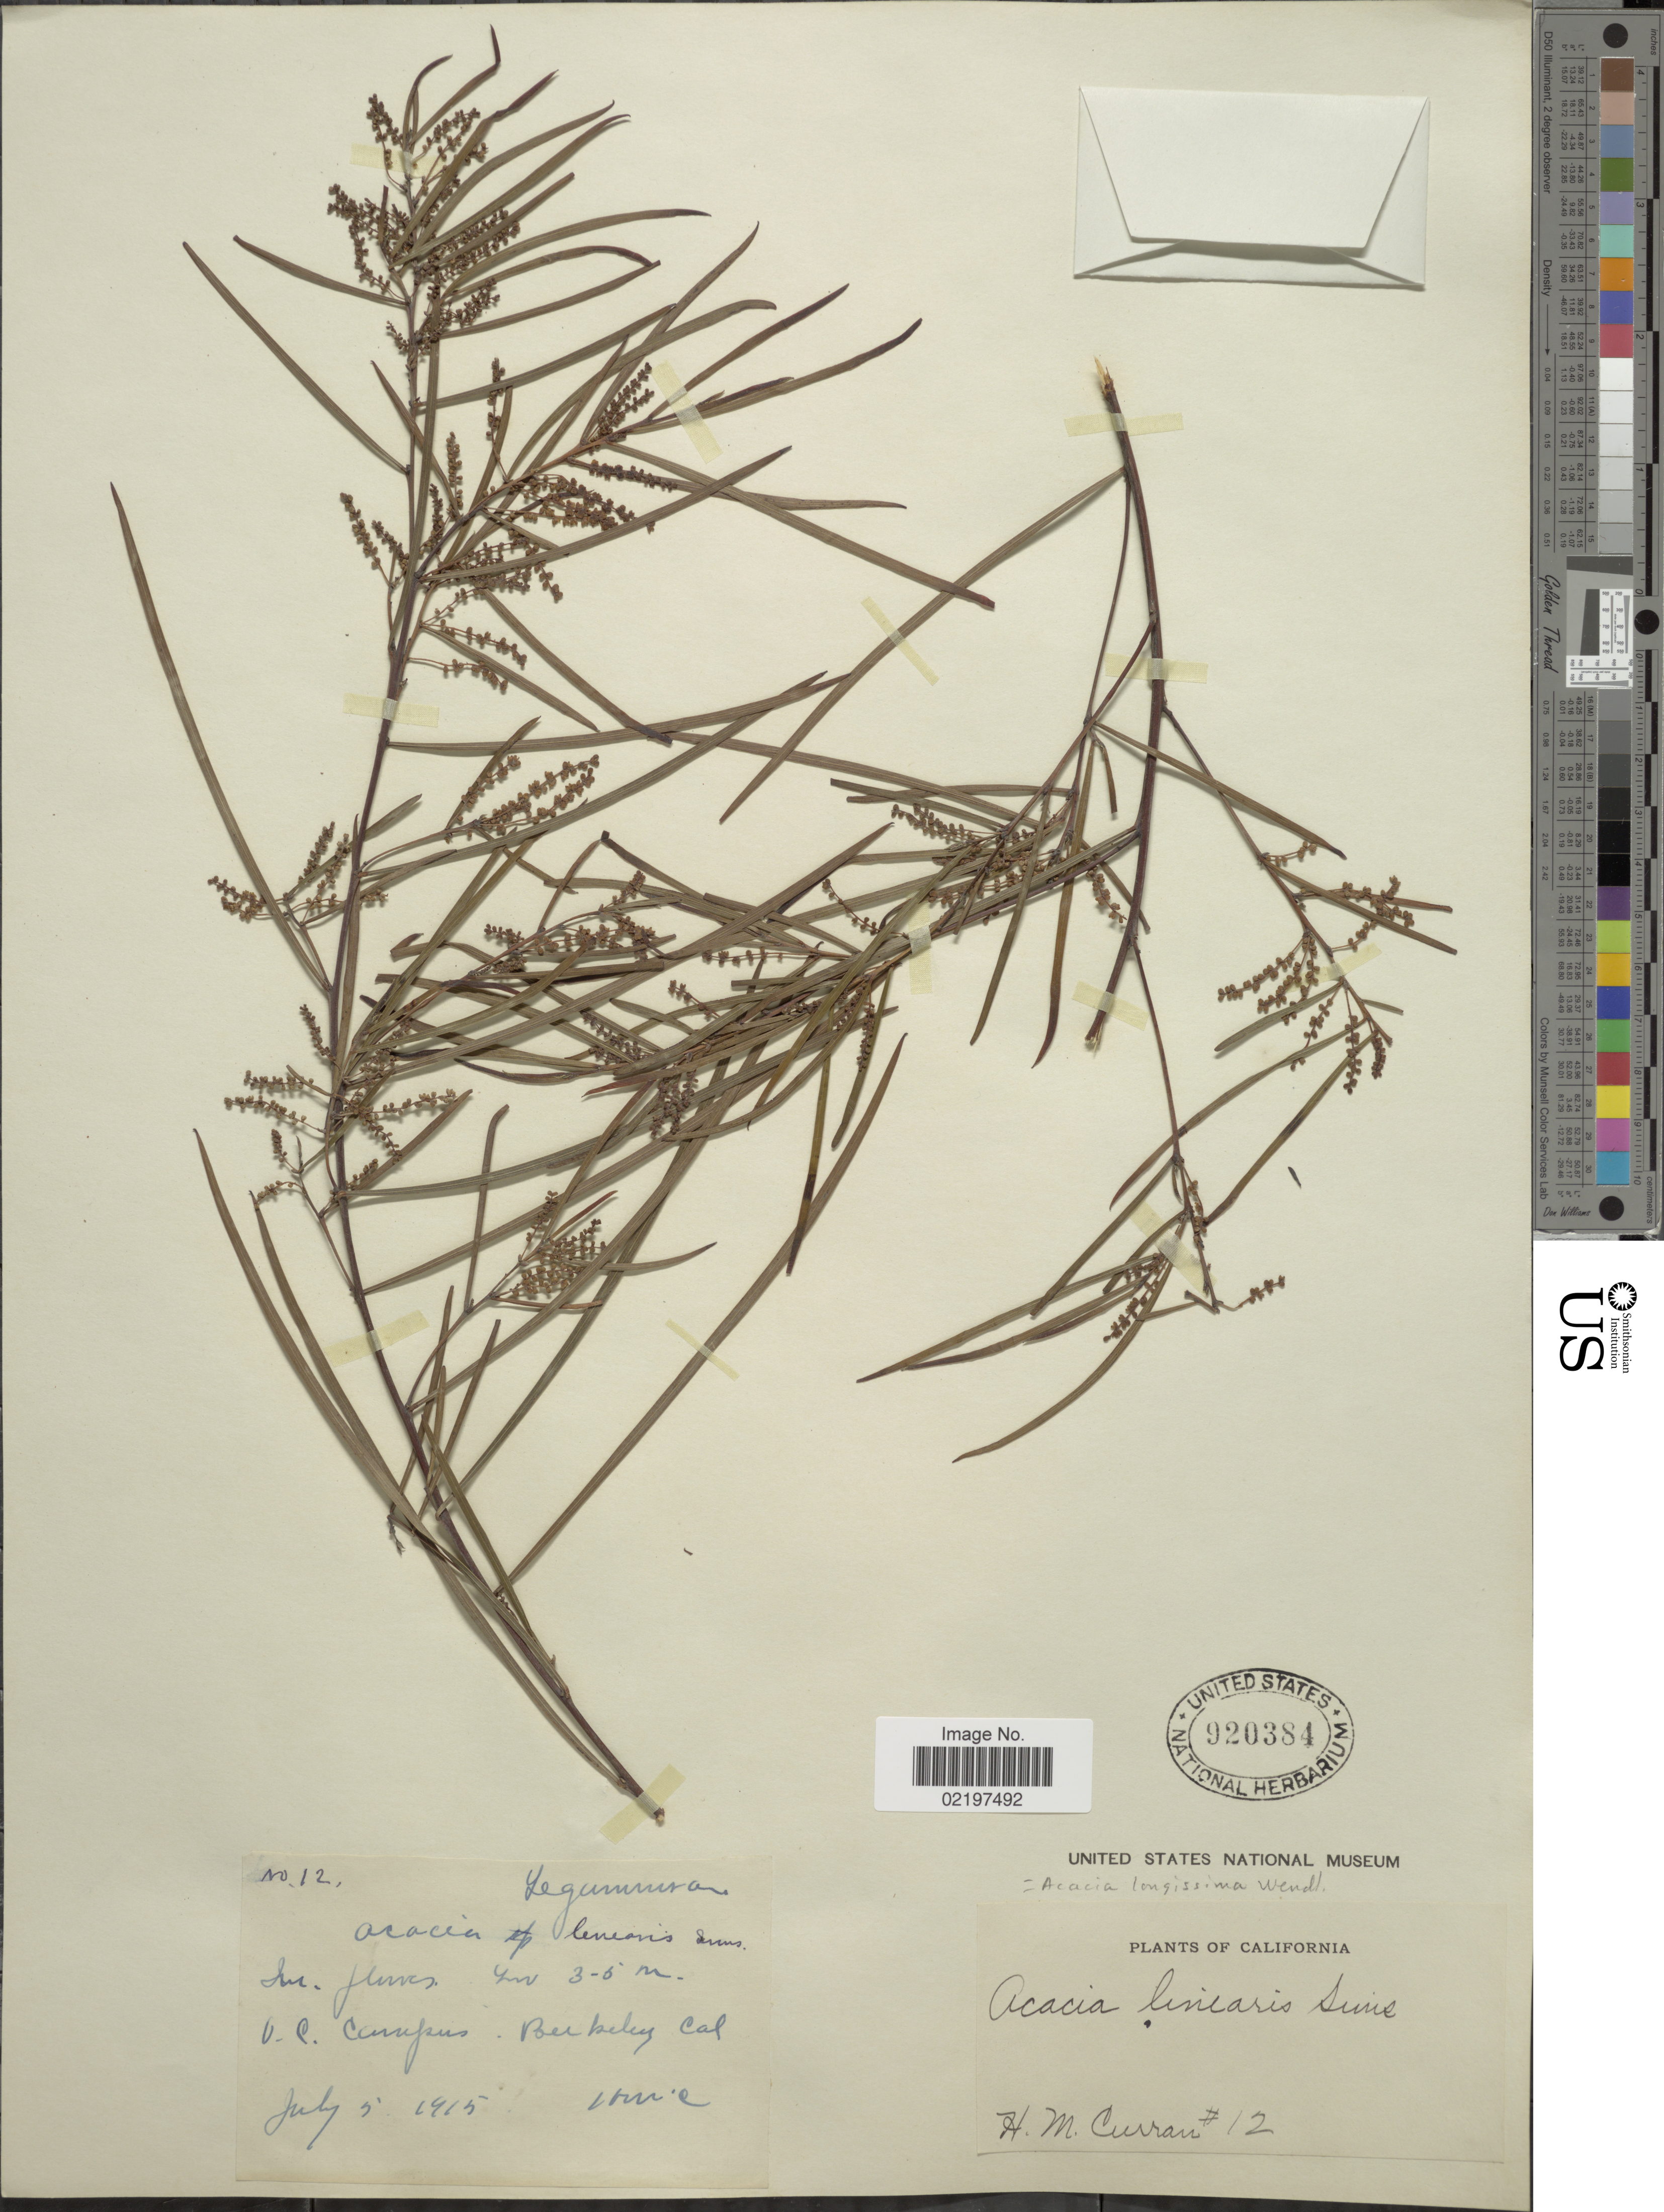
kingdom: Plantae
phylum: Tracheophyta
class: Magnoliopsida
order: Fabales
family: Fabaceae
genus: Acacia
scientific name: Acacia longissima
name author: H.L. Wendl.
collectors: H. M. Curran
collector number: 12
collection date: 1915-07-05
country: United States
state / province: California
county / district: Alameda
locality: V. C. Campus, Berkeley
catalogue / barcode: US 920384